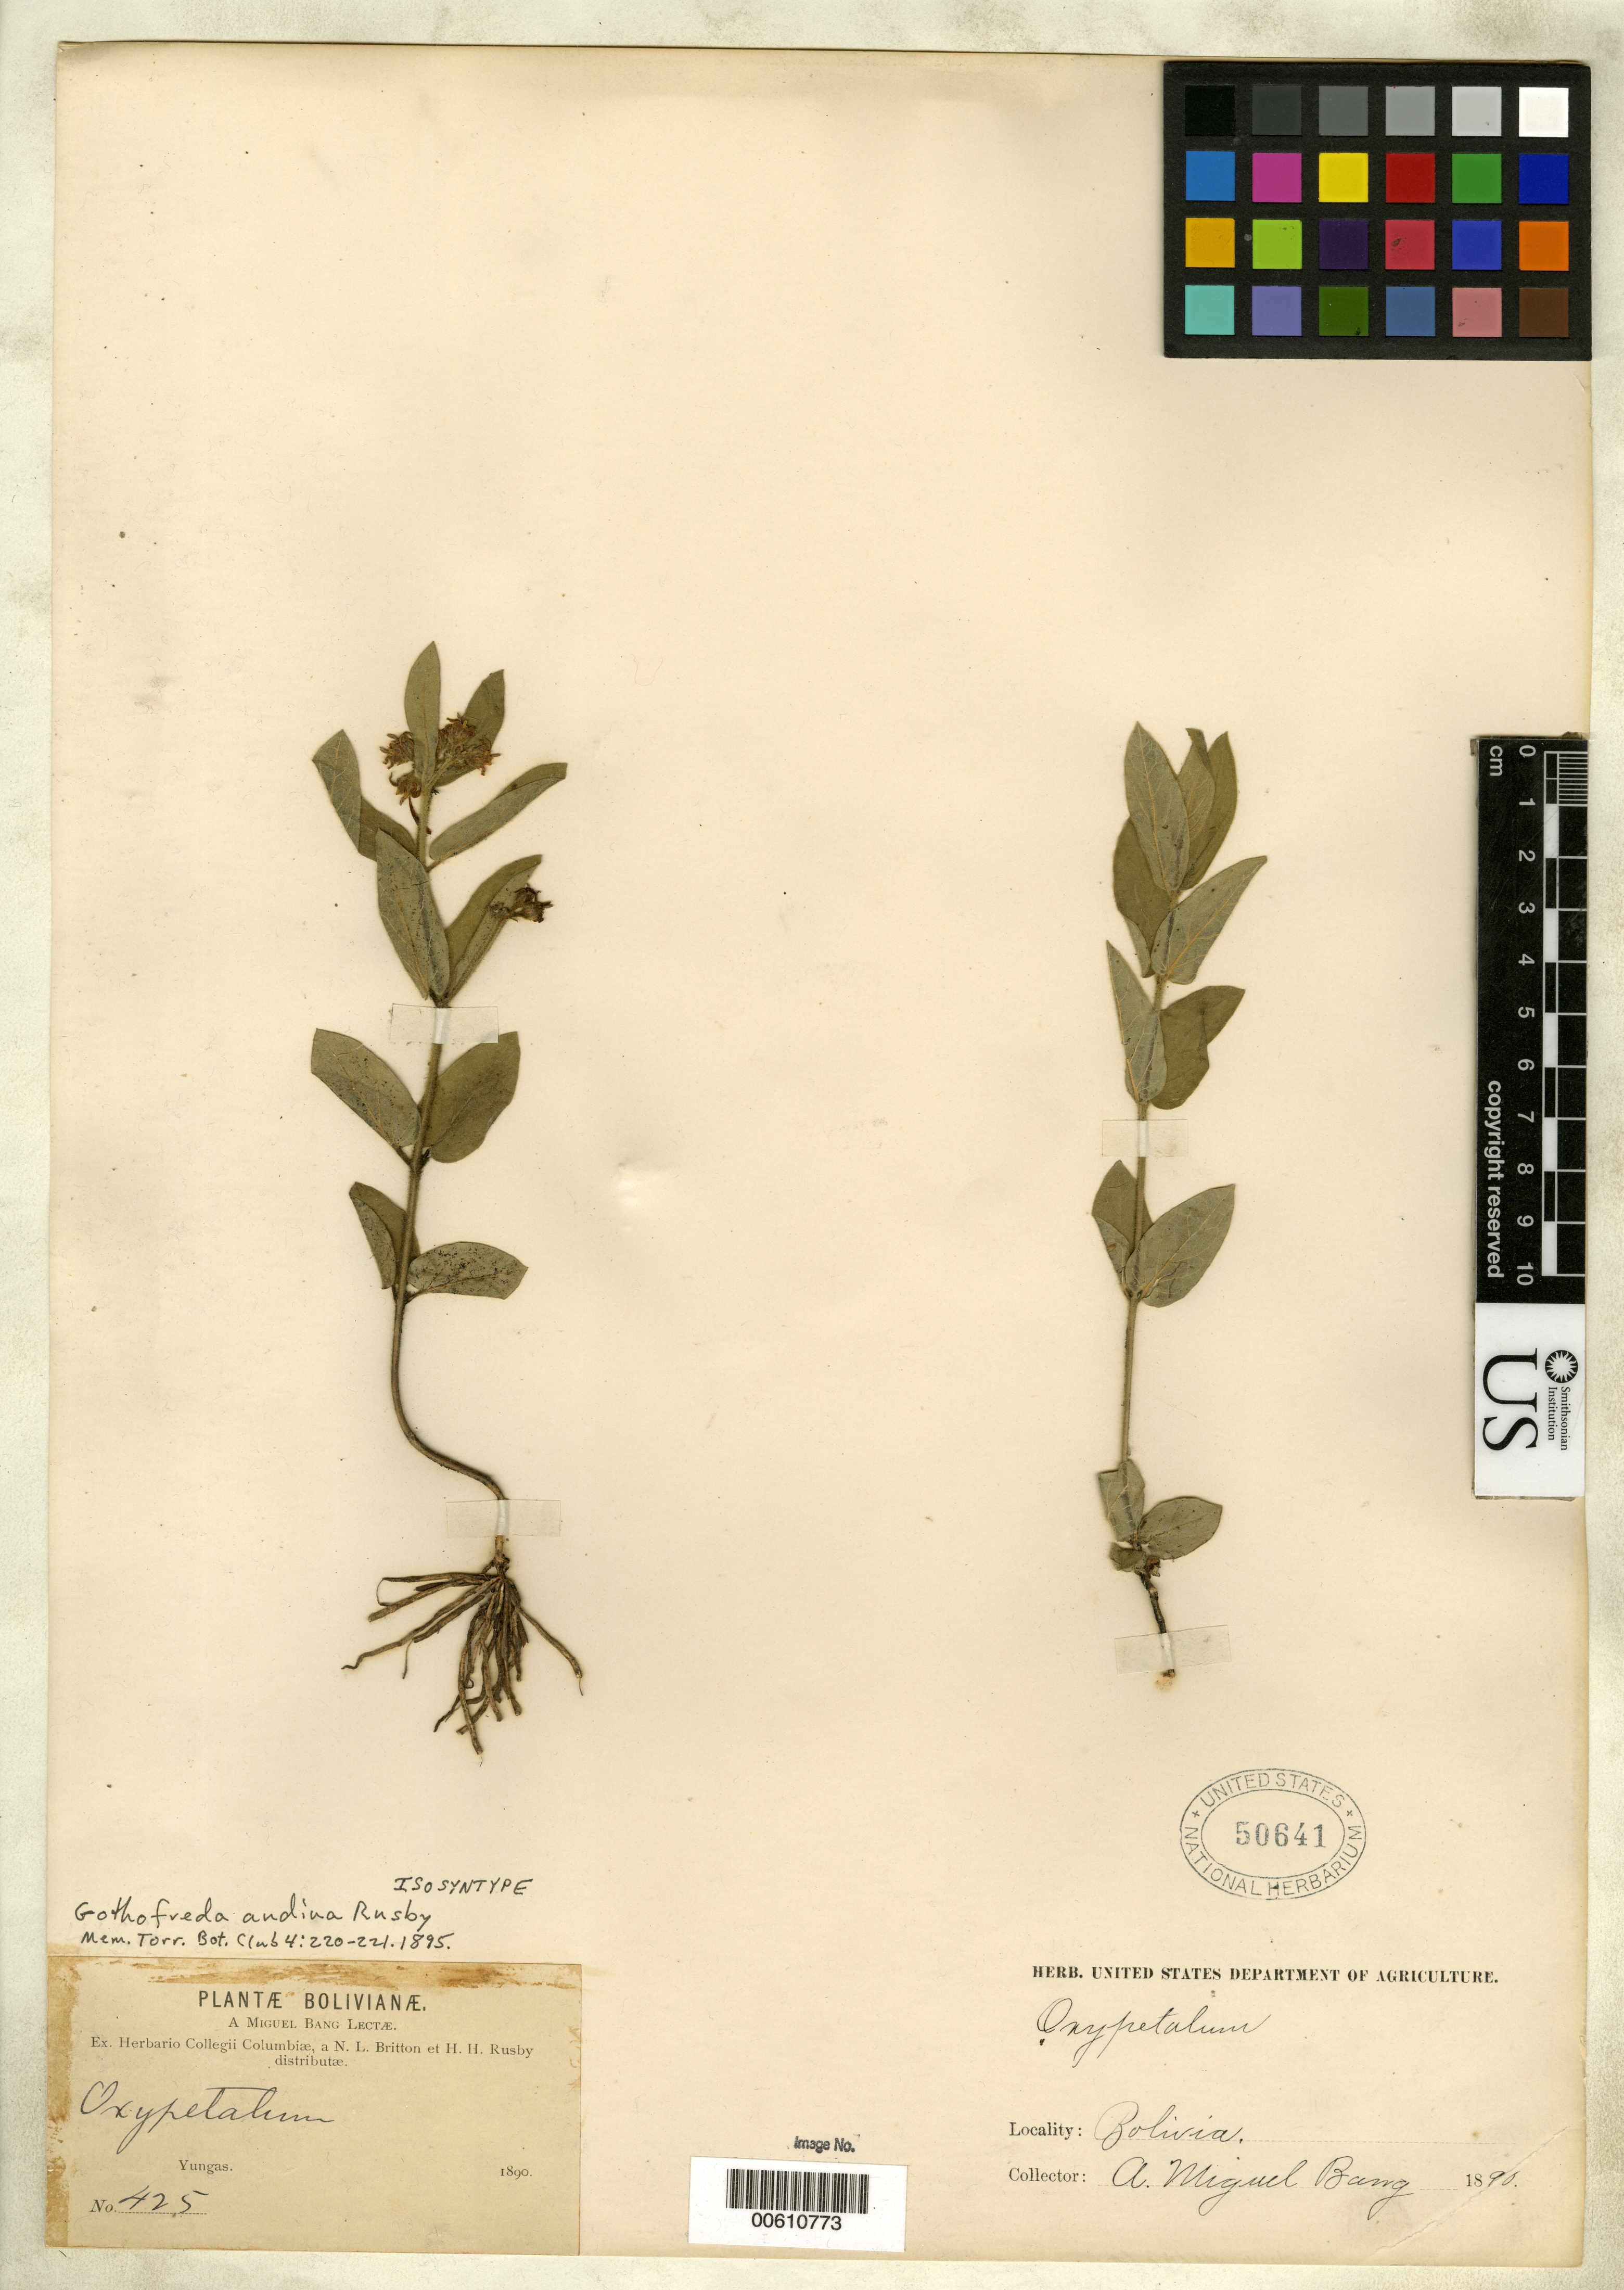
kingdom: Plantae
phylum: Tracheophyta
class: Magnoliopsida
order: Gentianales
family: Apocynaceae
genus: Gothofreda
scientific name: Gothofreda andina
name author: Rusby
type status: Isosyntype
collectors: M. Bang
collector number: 425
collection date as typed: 1890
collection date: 1890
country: Bolivia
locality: Yungas.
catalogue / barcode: US 50641